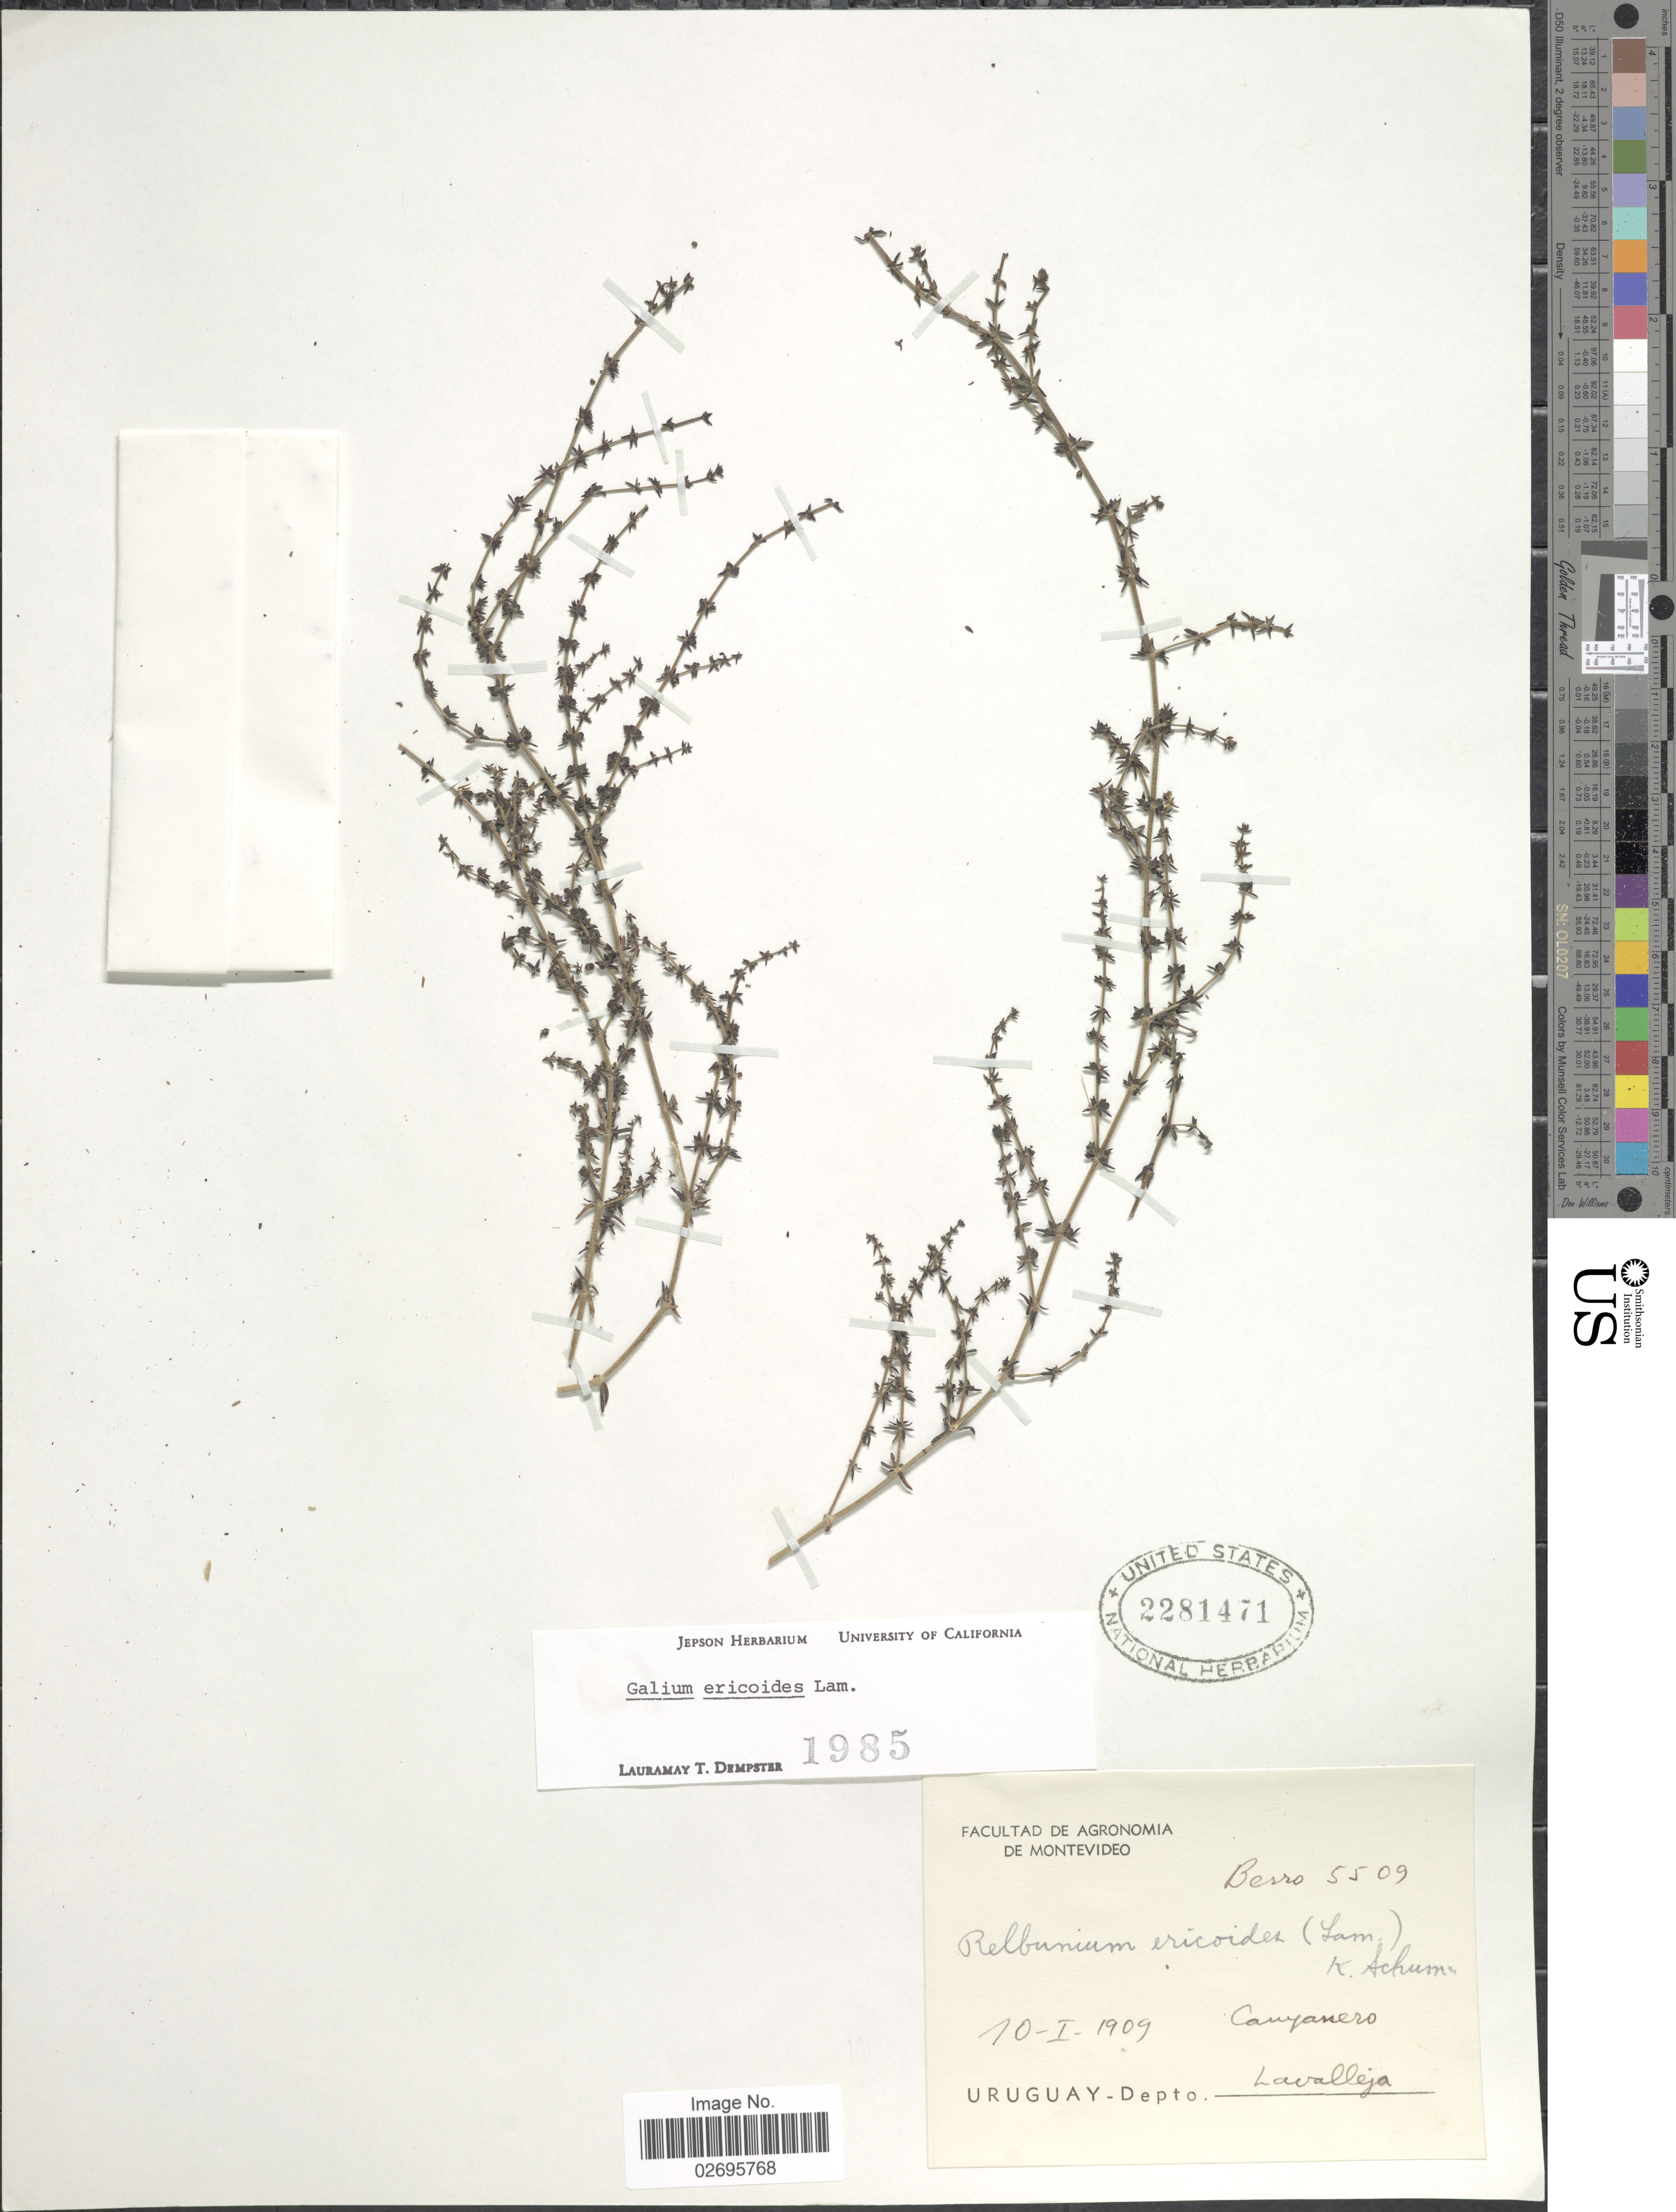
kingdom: Plantae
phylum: Tracheophyta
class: Magnoliopsida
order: Gentianales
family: Rubiaceae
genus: Galium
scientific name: Galium ericoides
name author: Lam.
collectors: Berro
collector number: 5509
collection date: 1909-01-10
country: Uruguay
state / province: Lavalleja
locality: Depto. Lavalleja, Uruguay, Canyanero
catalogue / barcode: US 2281471